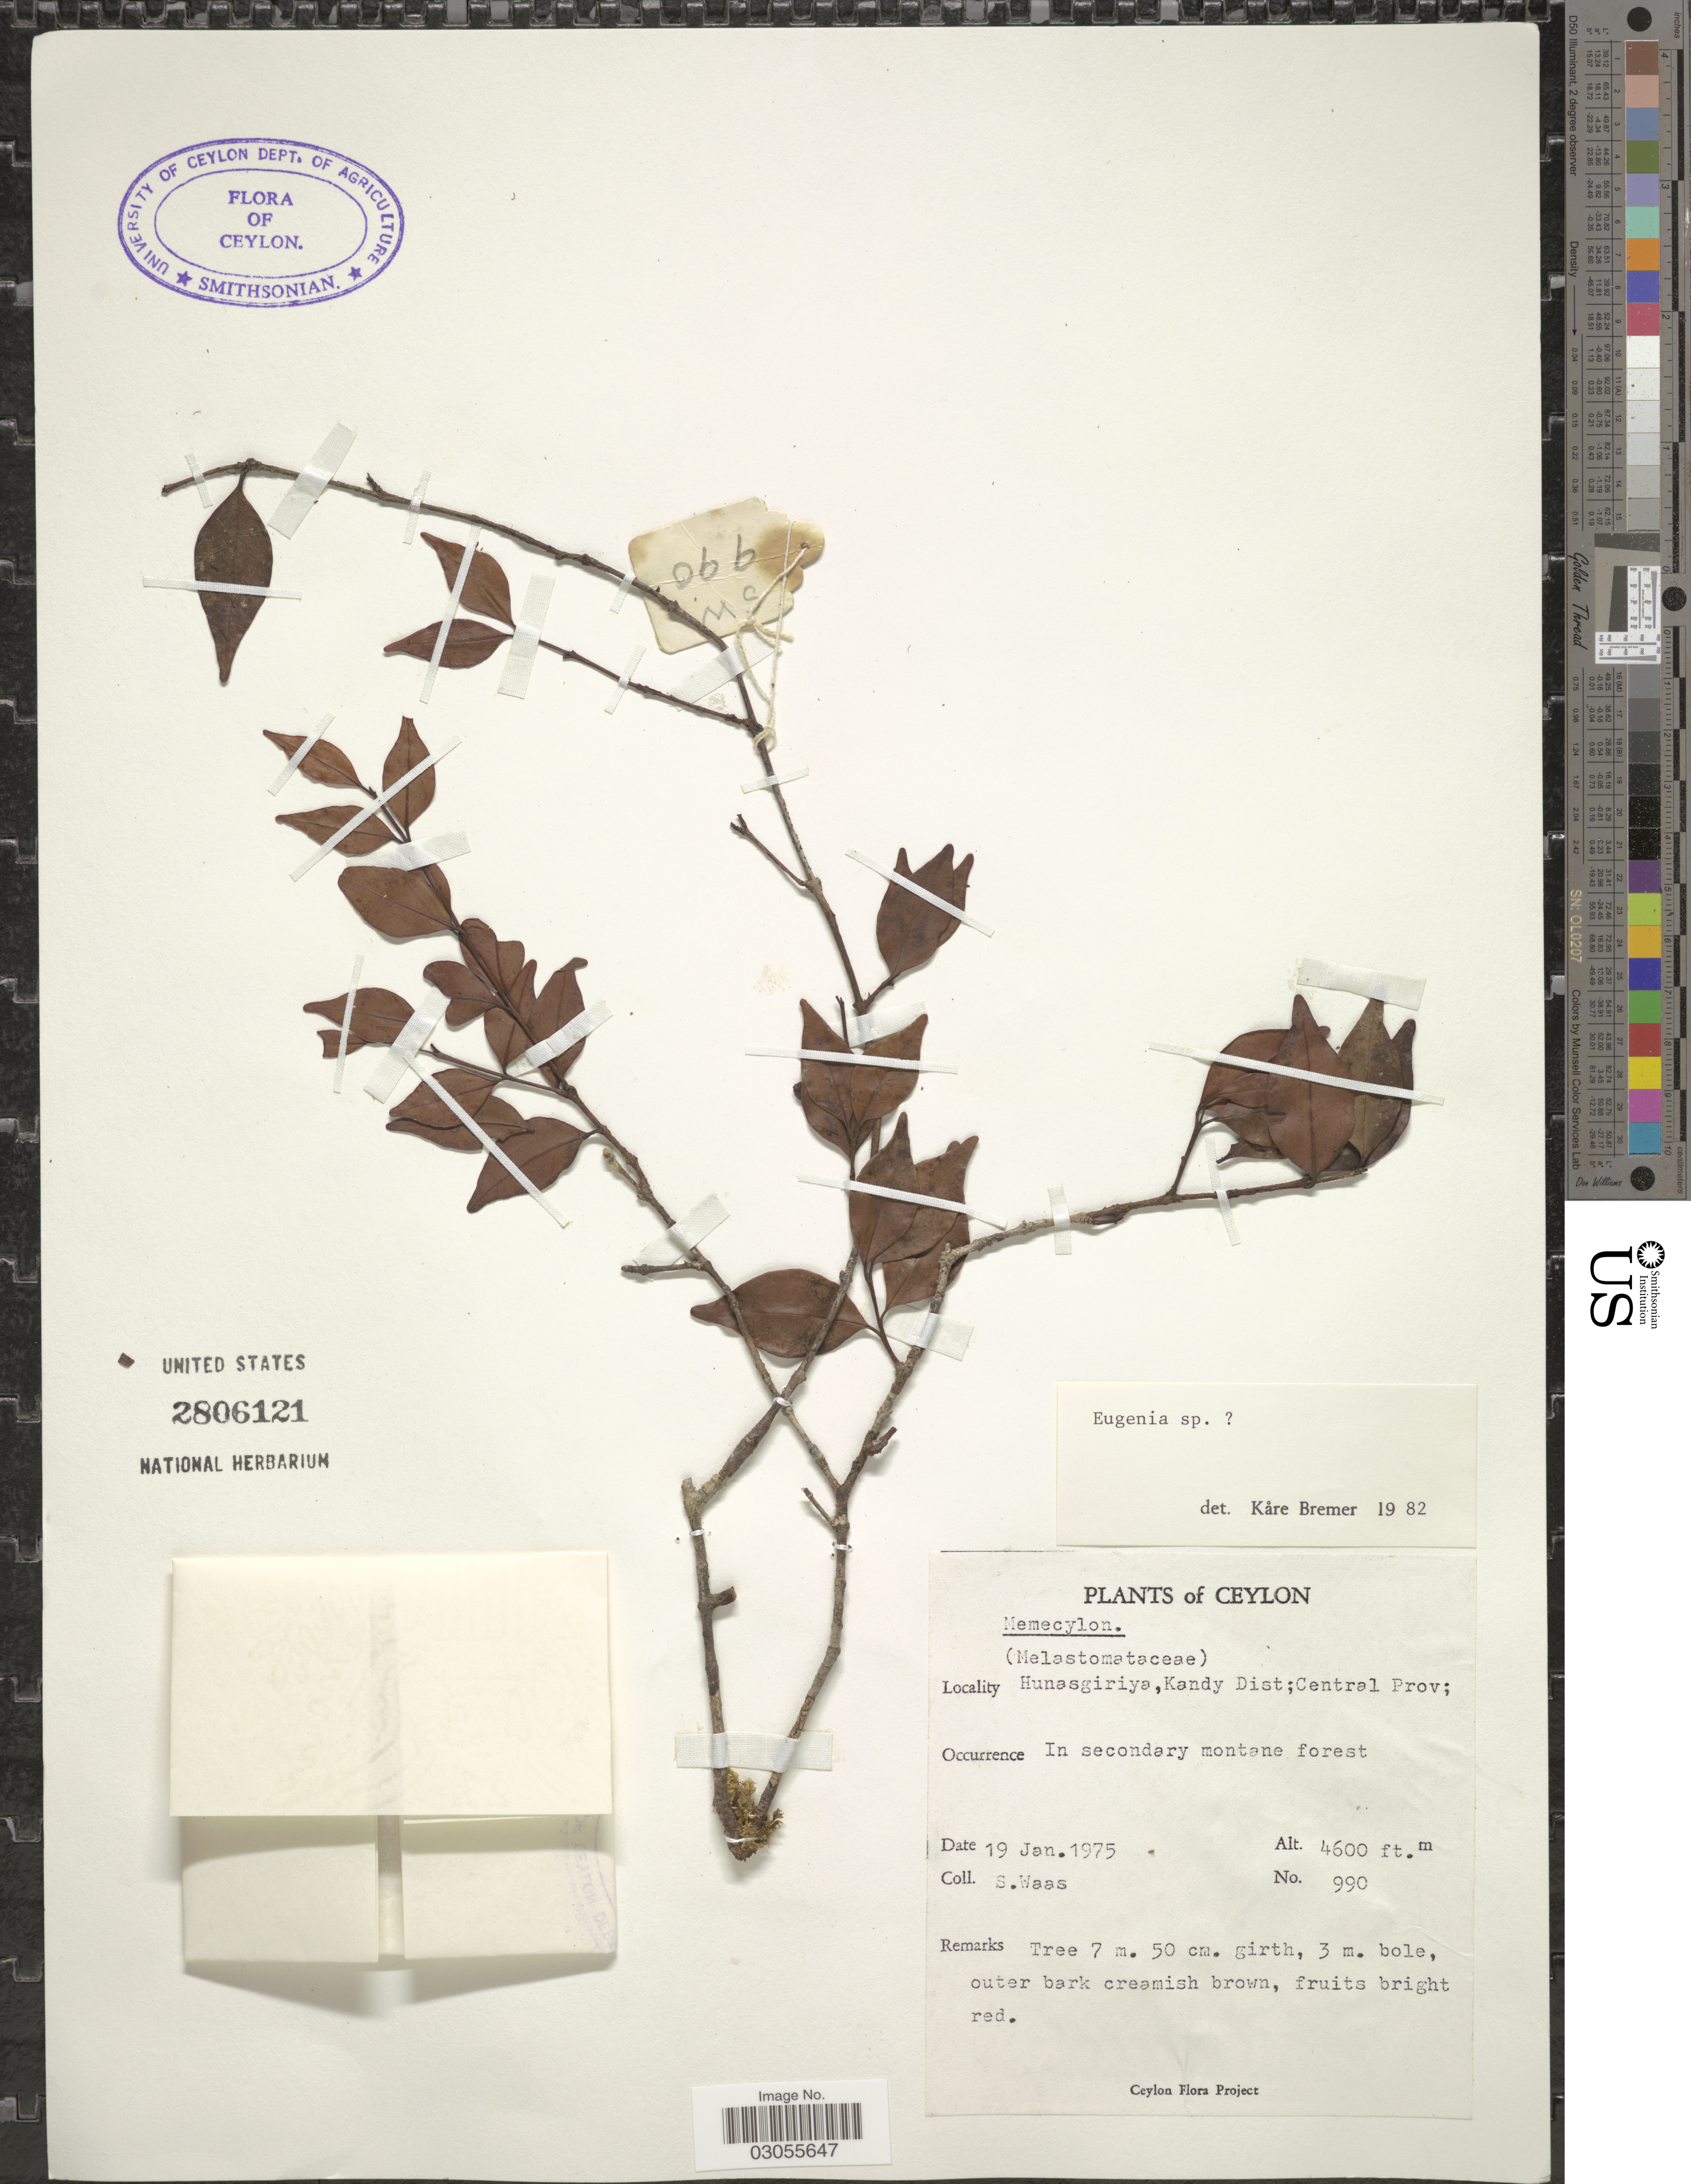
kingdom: Plantae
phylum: Tracheophyta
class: Magnoliopsida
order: Myrtales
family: Myrtaceae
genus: Eugenia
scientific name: Eugenia sp.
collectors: S. Waas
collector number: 990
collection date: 1975-01-19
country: Sri Lanka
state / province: Central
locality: Ceylon. Hunasgiriya, Kandy Dist.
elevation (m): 1402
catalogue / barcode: US 2806121